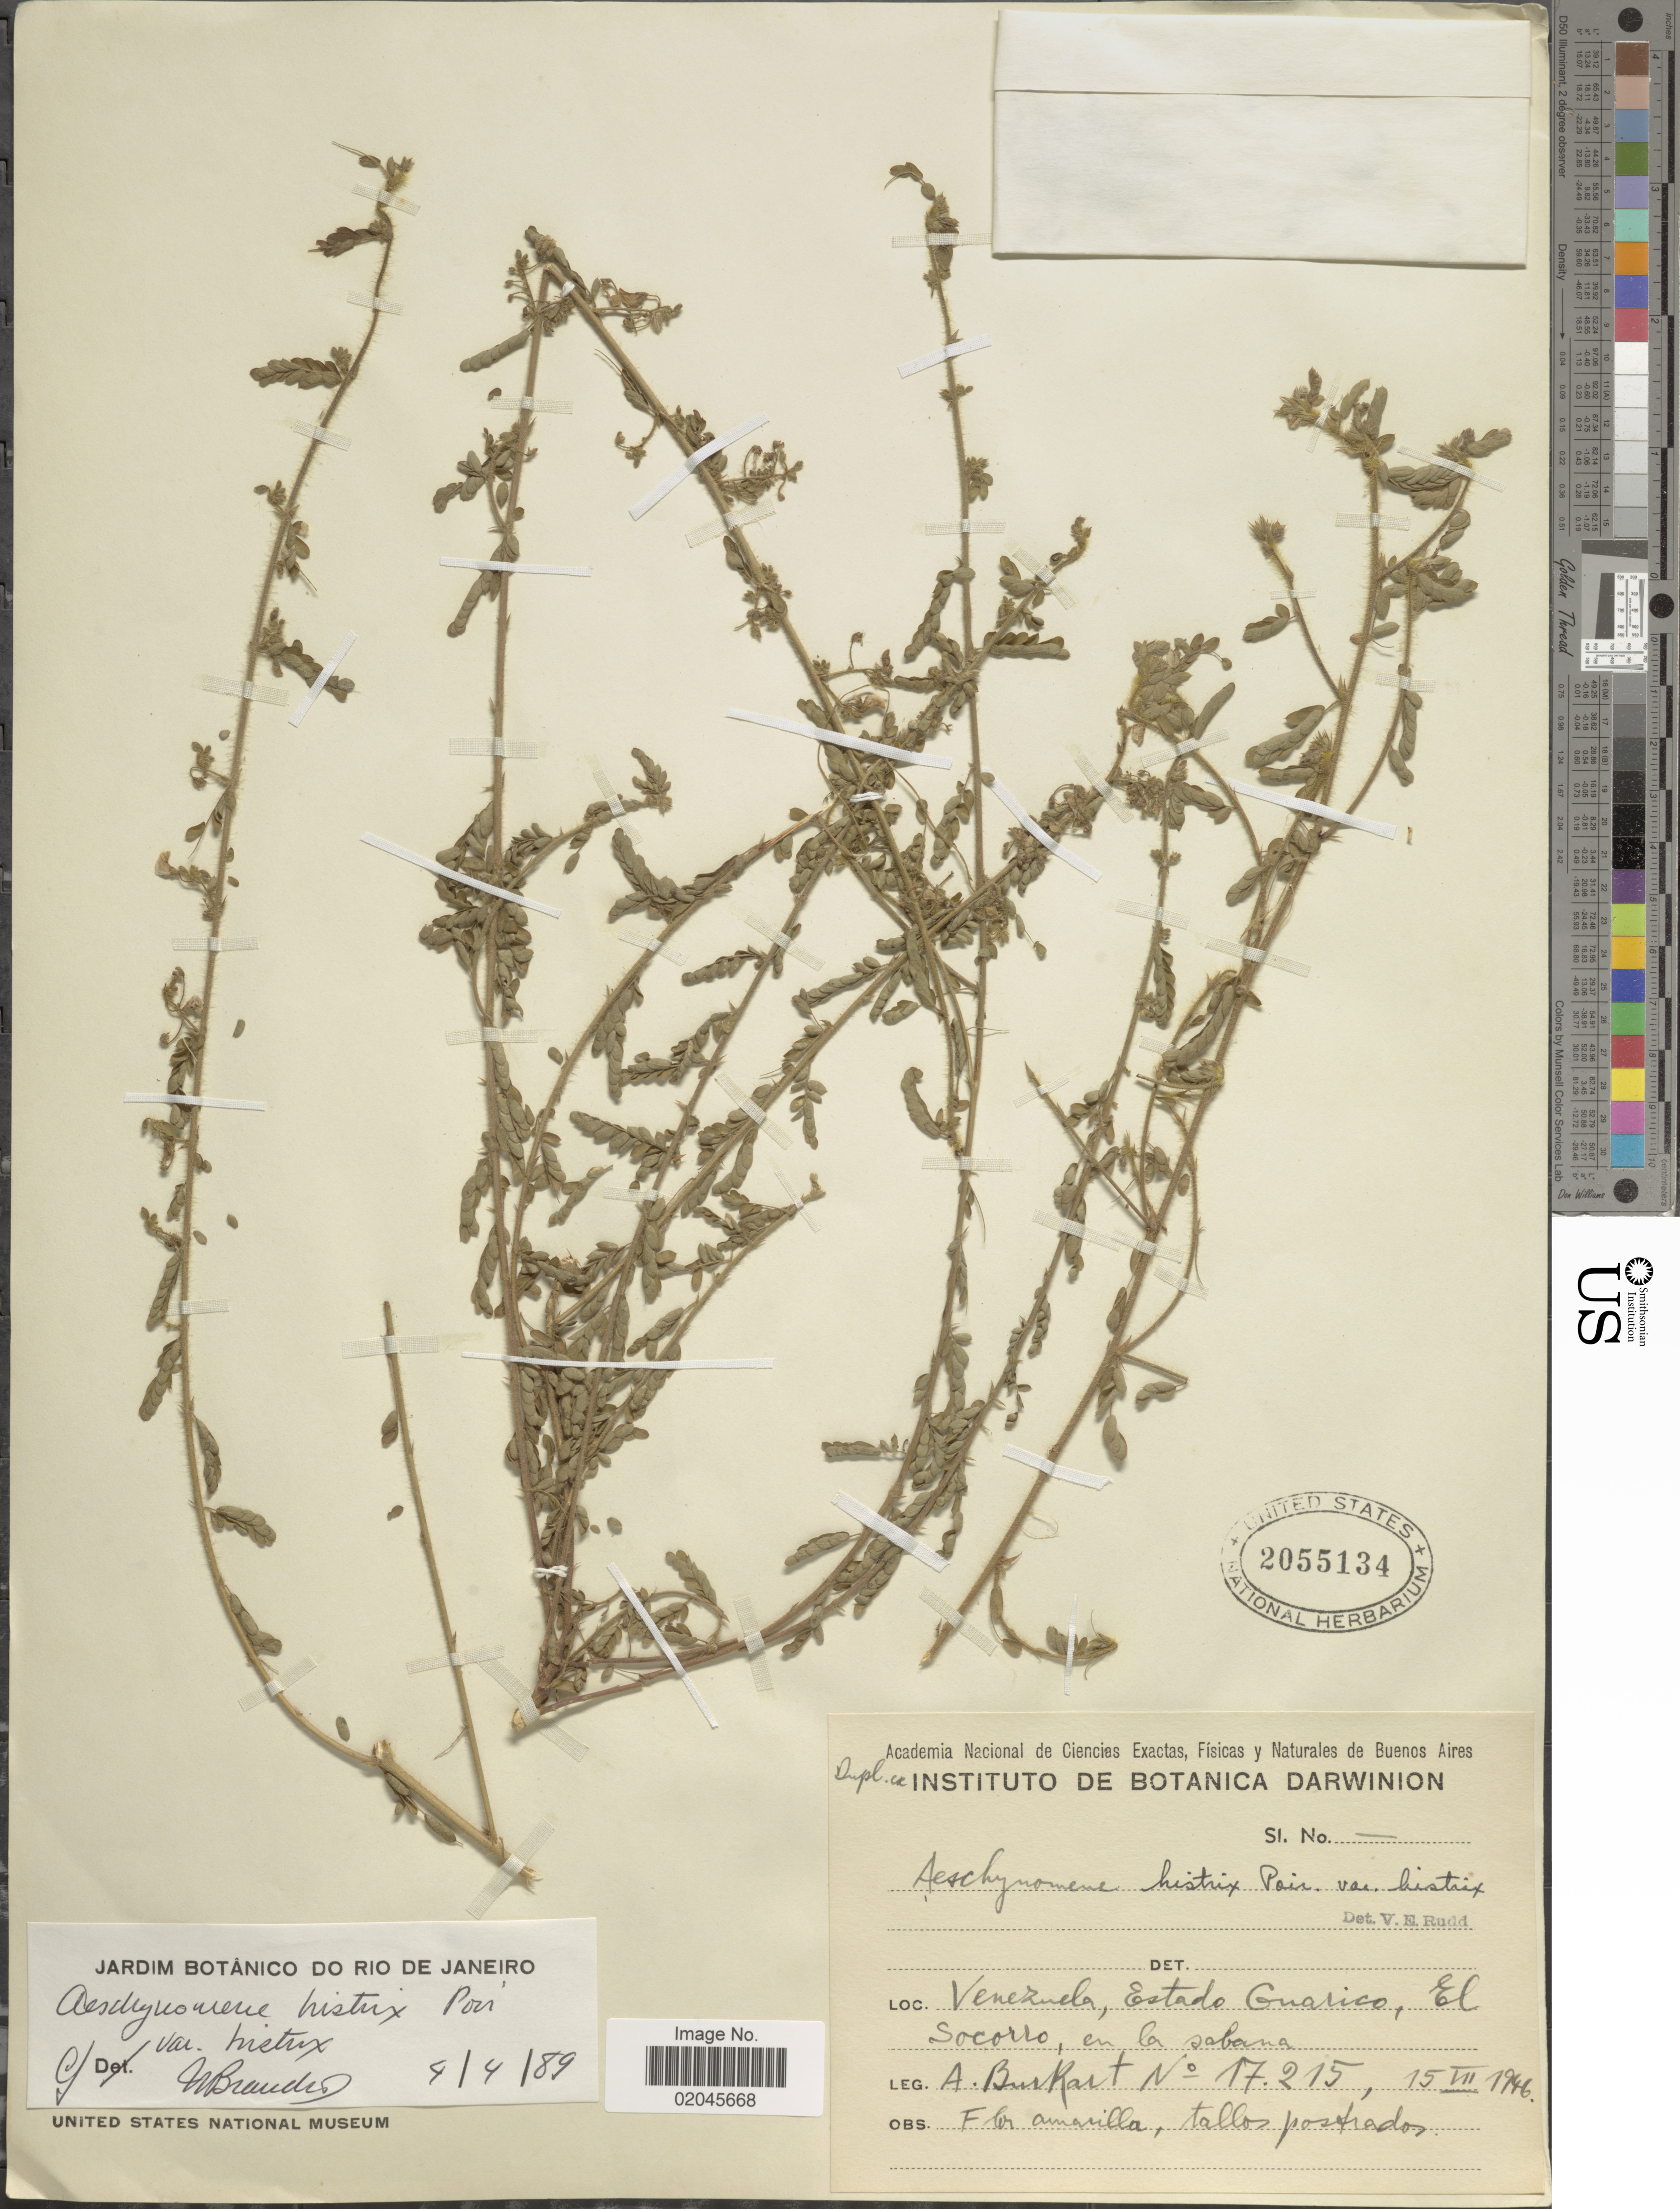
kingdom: Plantae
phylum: Tracheophyta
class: Magnoliopsida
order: Fabales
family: Fabaceae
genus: Aeschynomene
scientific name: Aeschynomene histrix var. histrix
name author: Poir.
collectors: A. E. Burkart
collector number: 17215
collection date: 1946-07-15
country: Venezuela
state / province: Guárico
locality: El Socorro, en la sabana.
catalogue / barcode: US 2055134